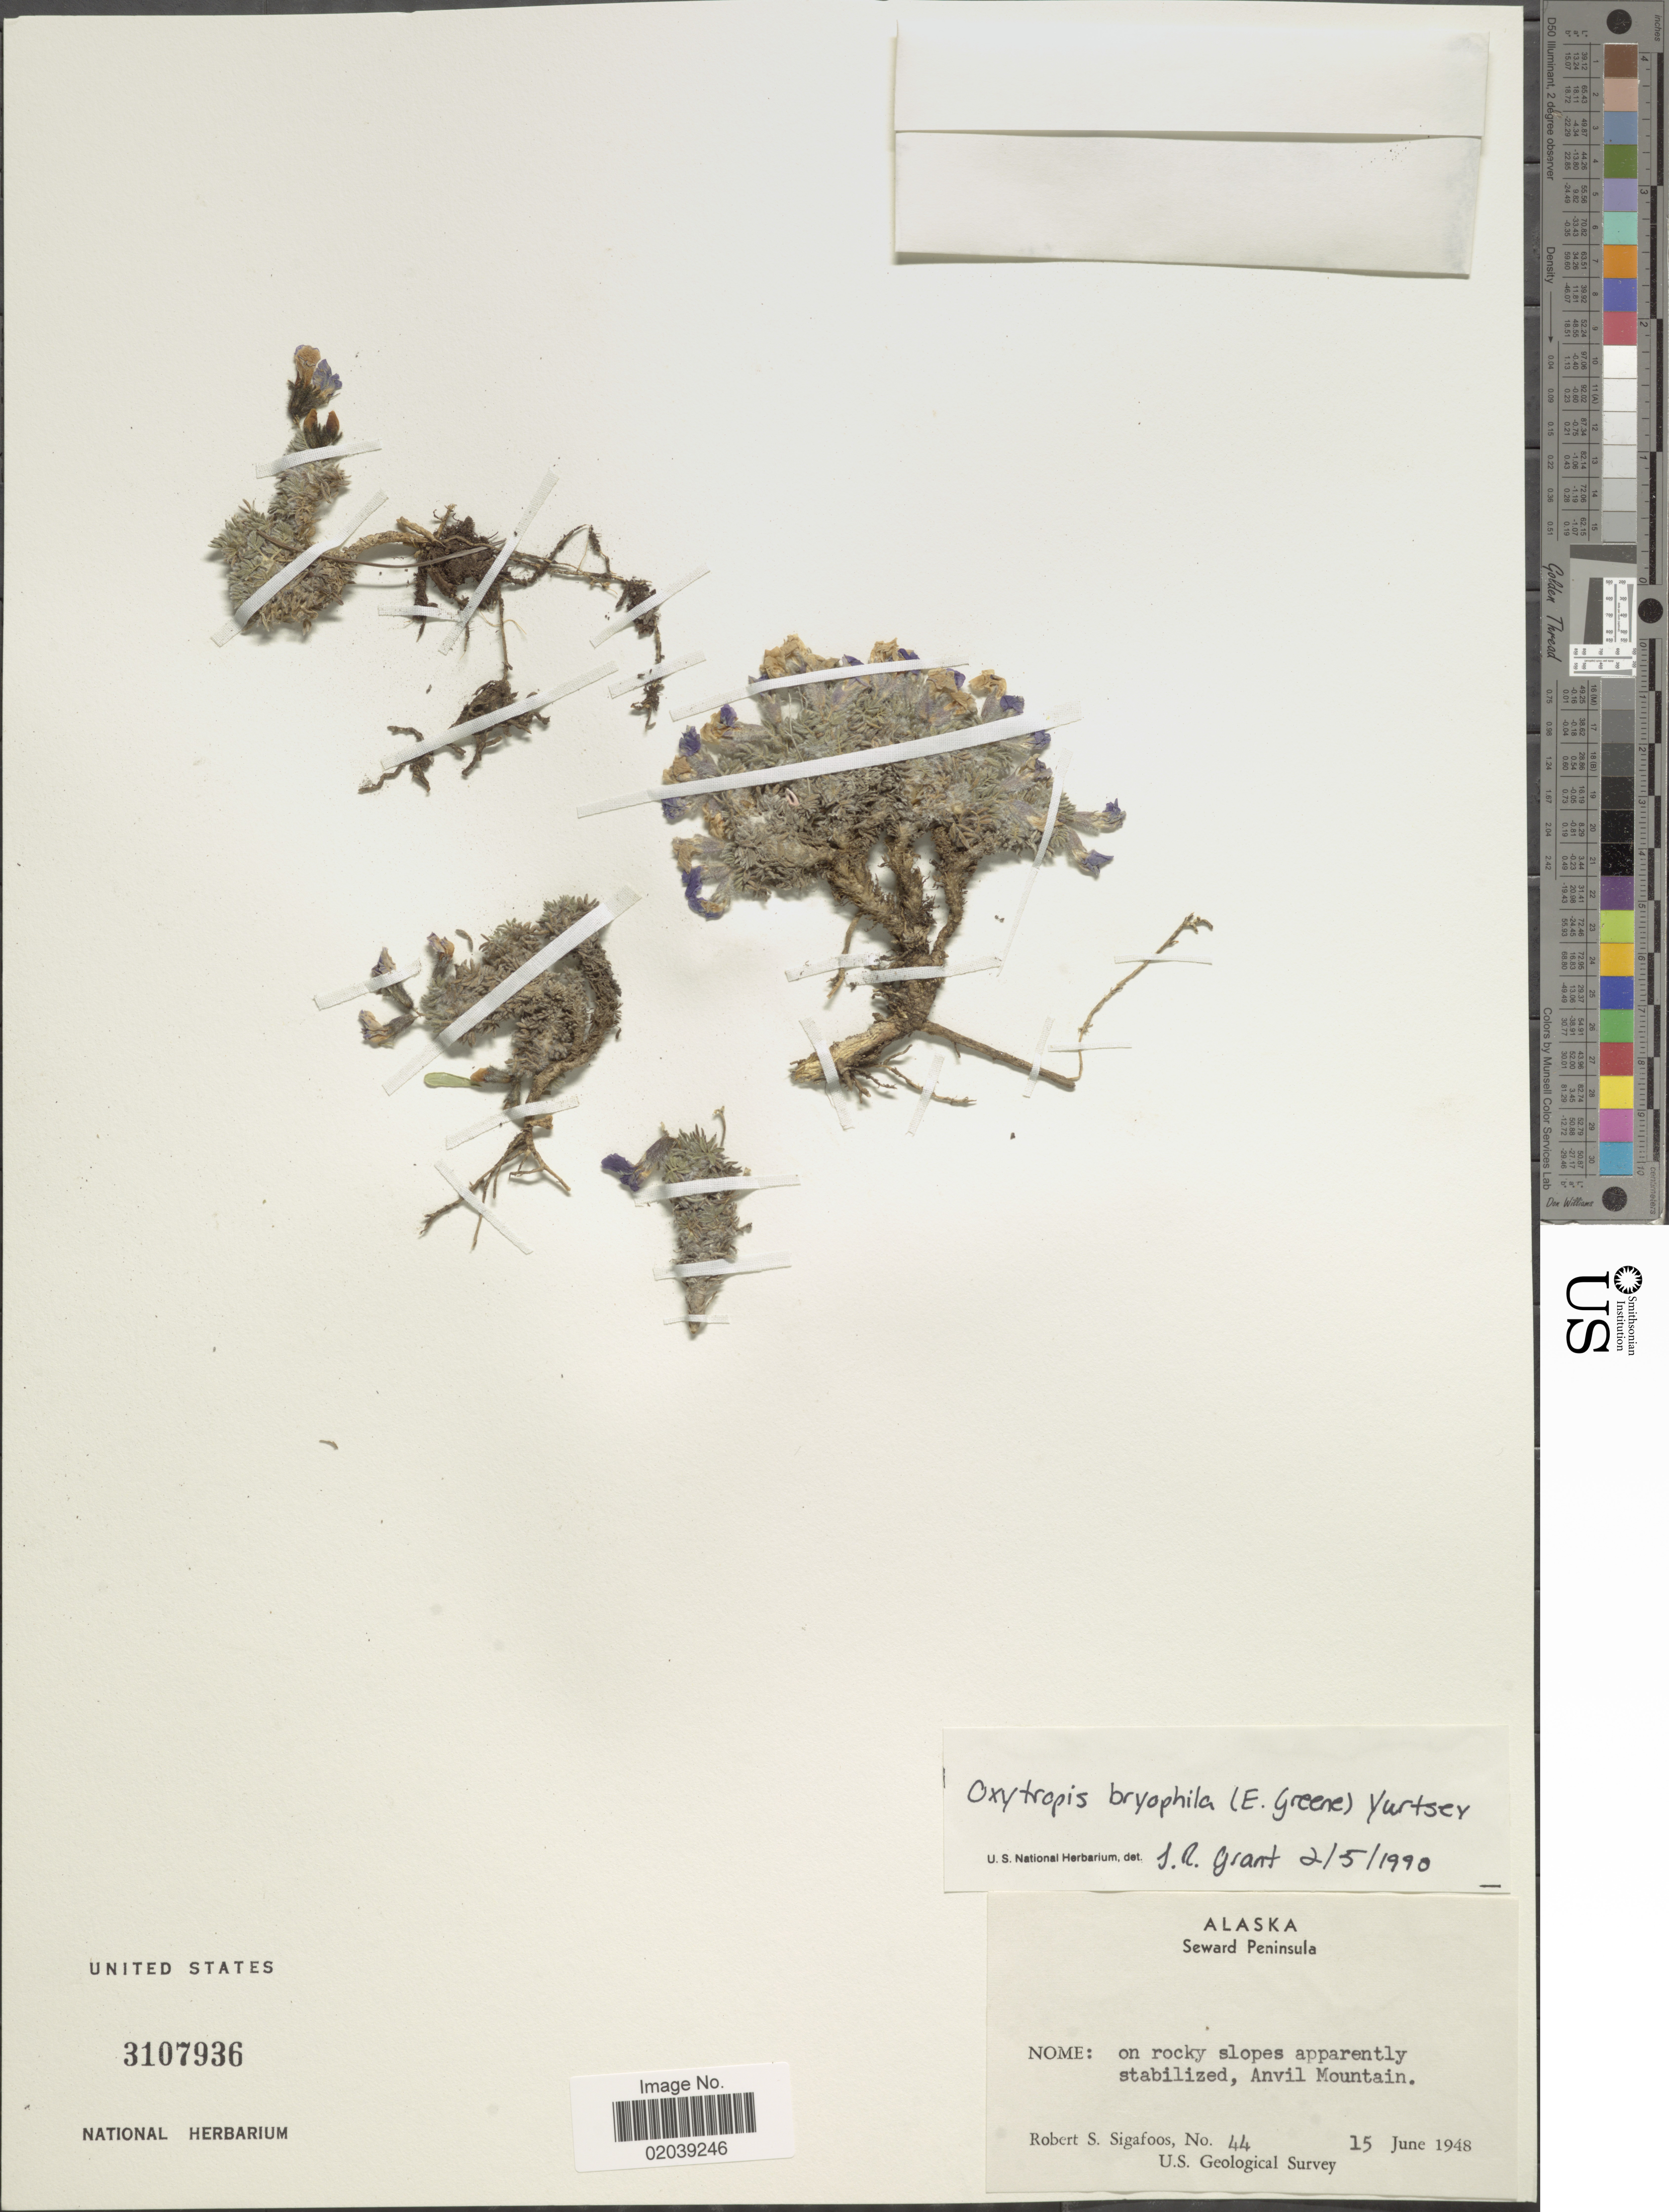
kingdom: Plantae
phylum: Tracheophyta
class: Magnoliopsida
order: Fabales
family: Fabaceae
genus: Oxytropis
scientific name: Oxytropis bryophila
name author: (Greene) Jurtzev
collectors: R. Sigafoos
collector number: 44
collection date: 1948-06-15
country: United States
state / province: Alaska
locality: Seward Peninsula. Nome: on rocky slopes apparently stabilized, Anvil Mountain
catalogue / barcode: US 3107936